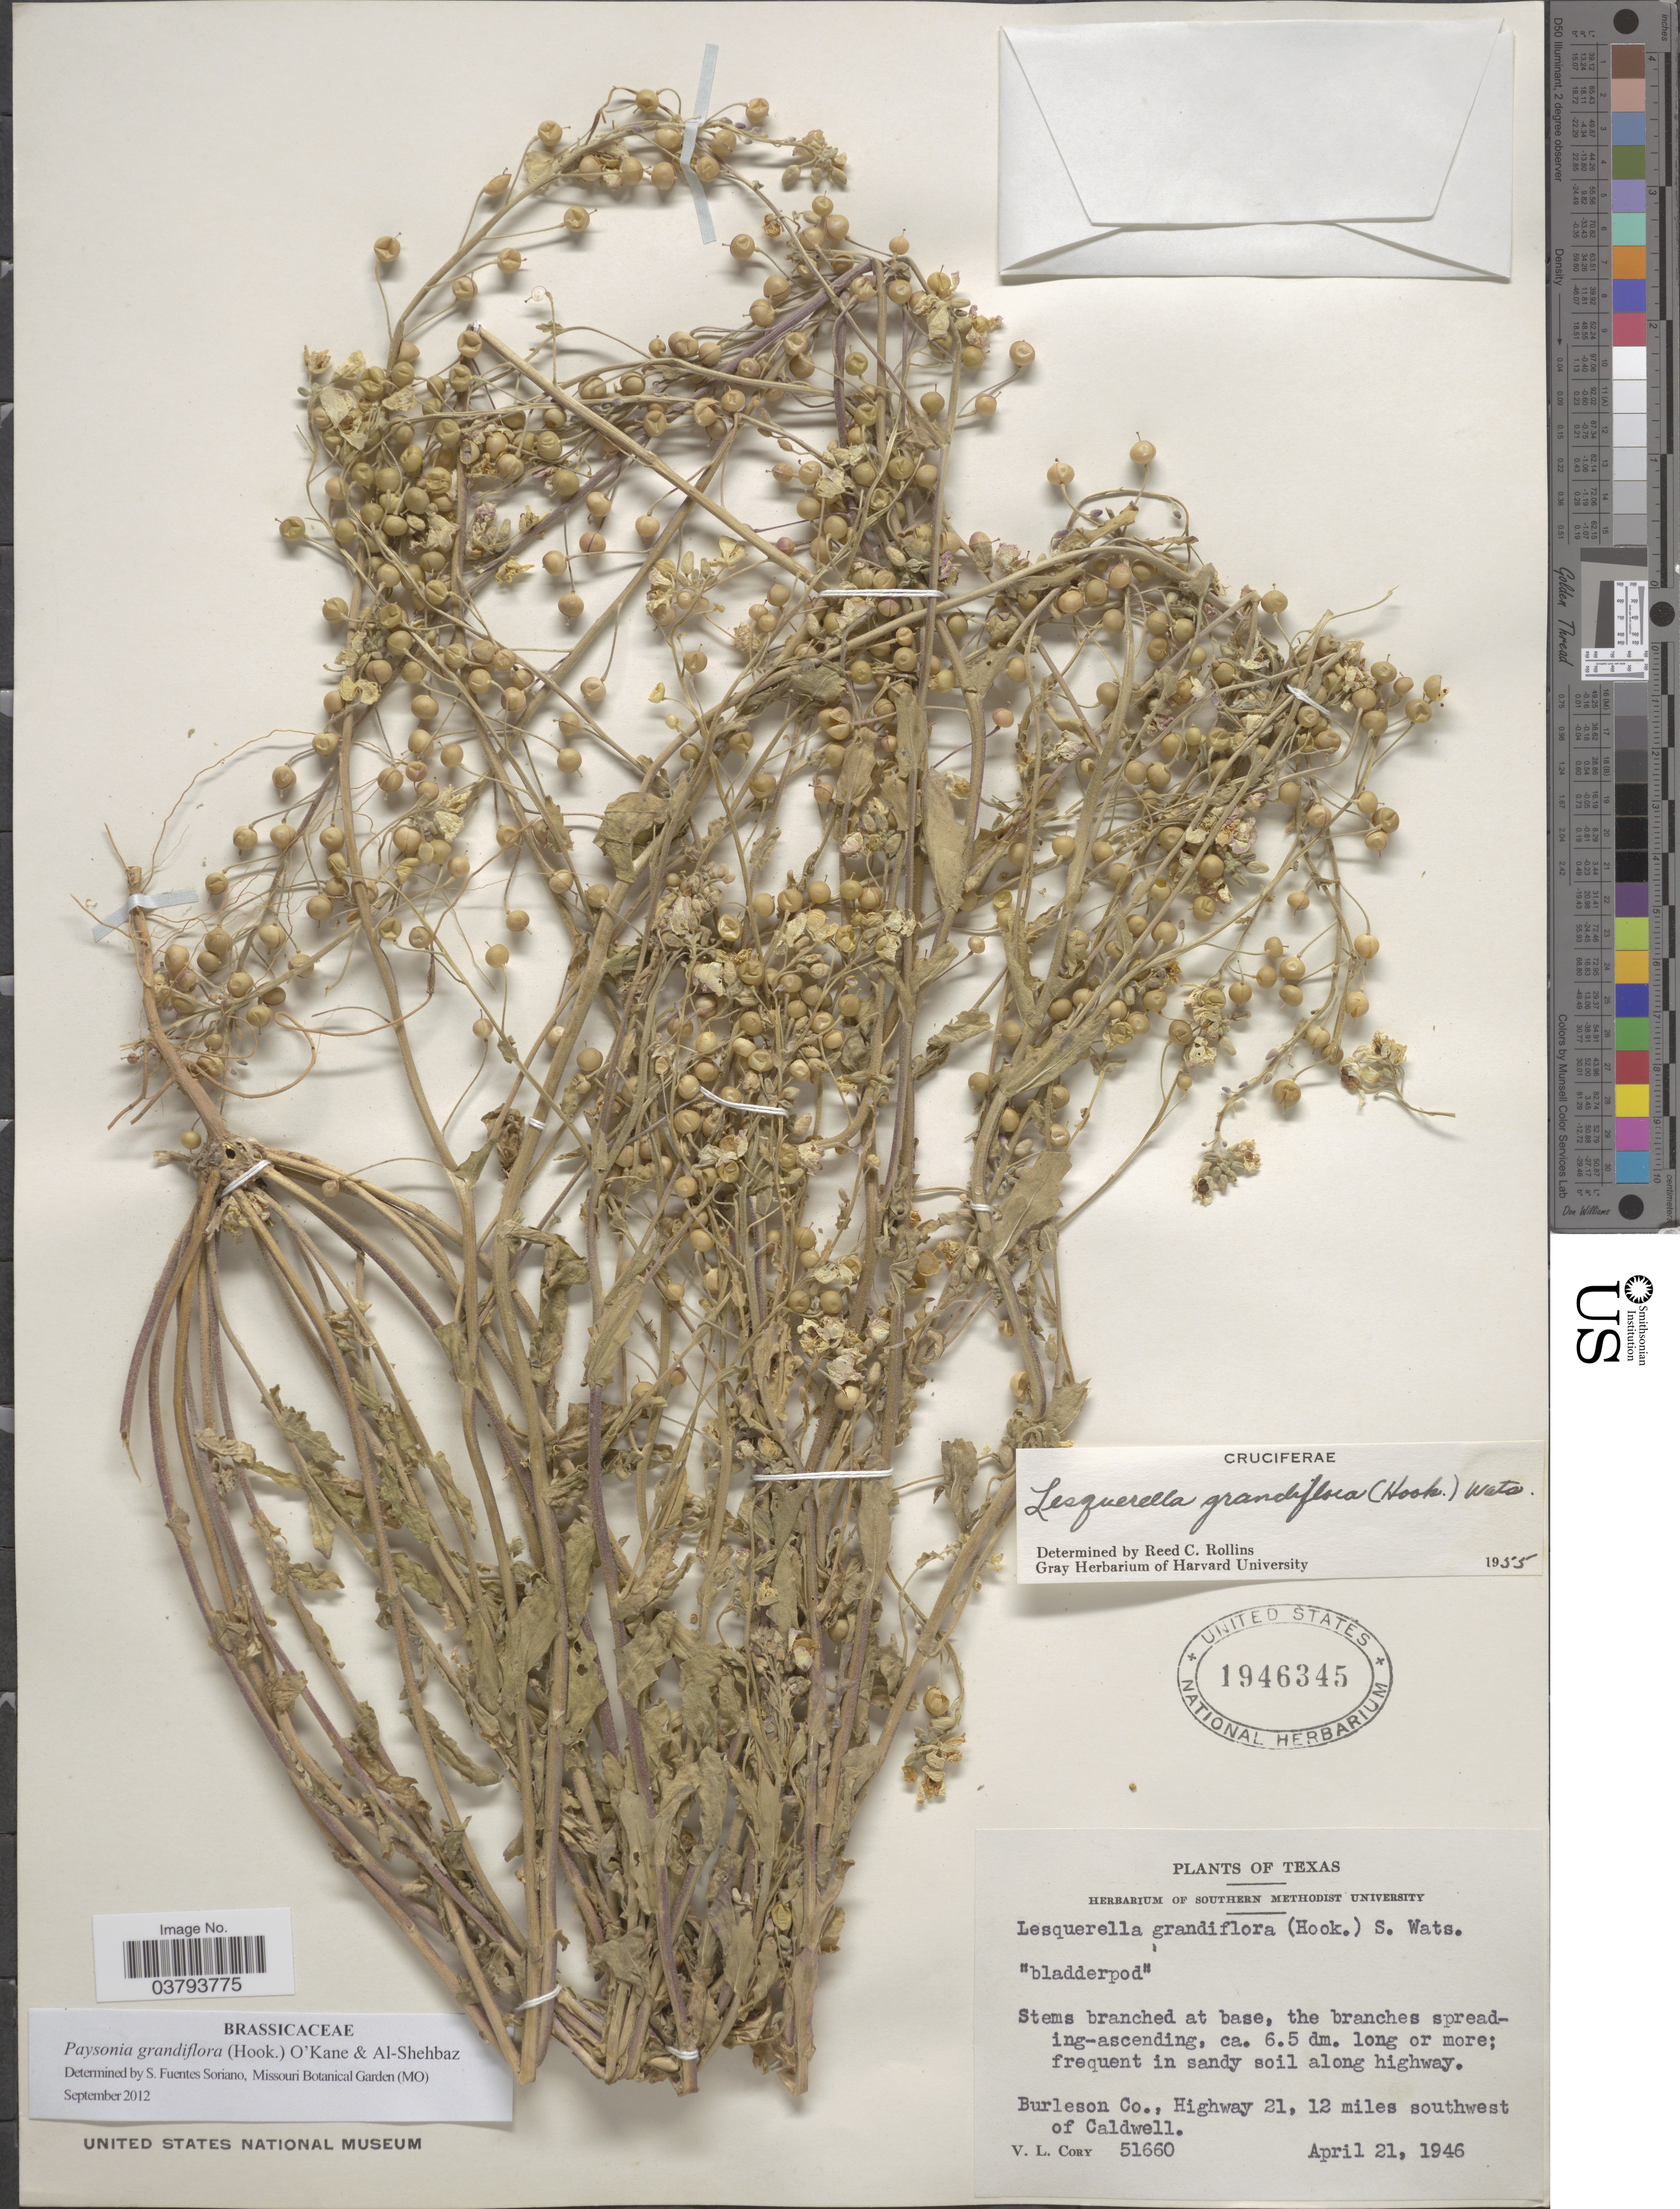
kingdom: Plantae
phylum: Tracheophyta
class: Magnoliopsida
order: Brassicales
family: Brassicaceae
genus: Lesquerella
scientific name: Lesquerella grandiflora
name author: S. Watson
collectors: V. Cory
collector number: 51660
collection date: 1946-04-21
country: United States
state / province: Texas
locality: Burleson Co., Highway 21, 12 miles southwest of Caldwell.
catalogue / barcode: US 1946345